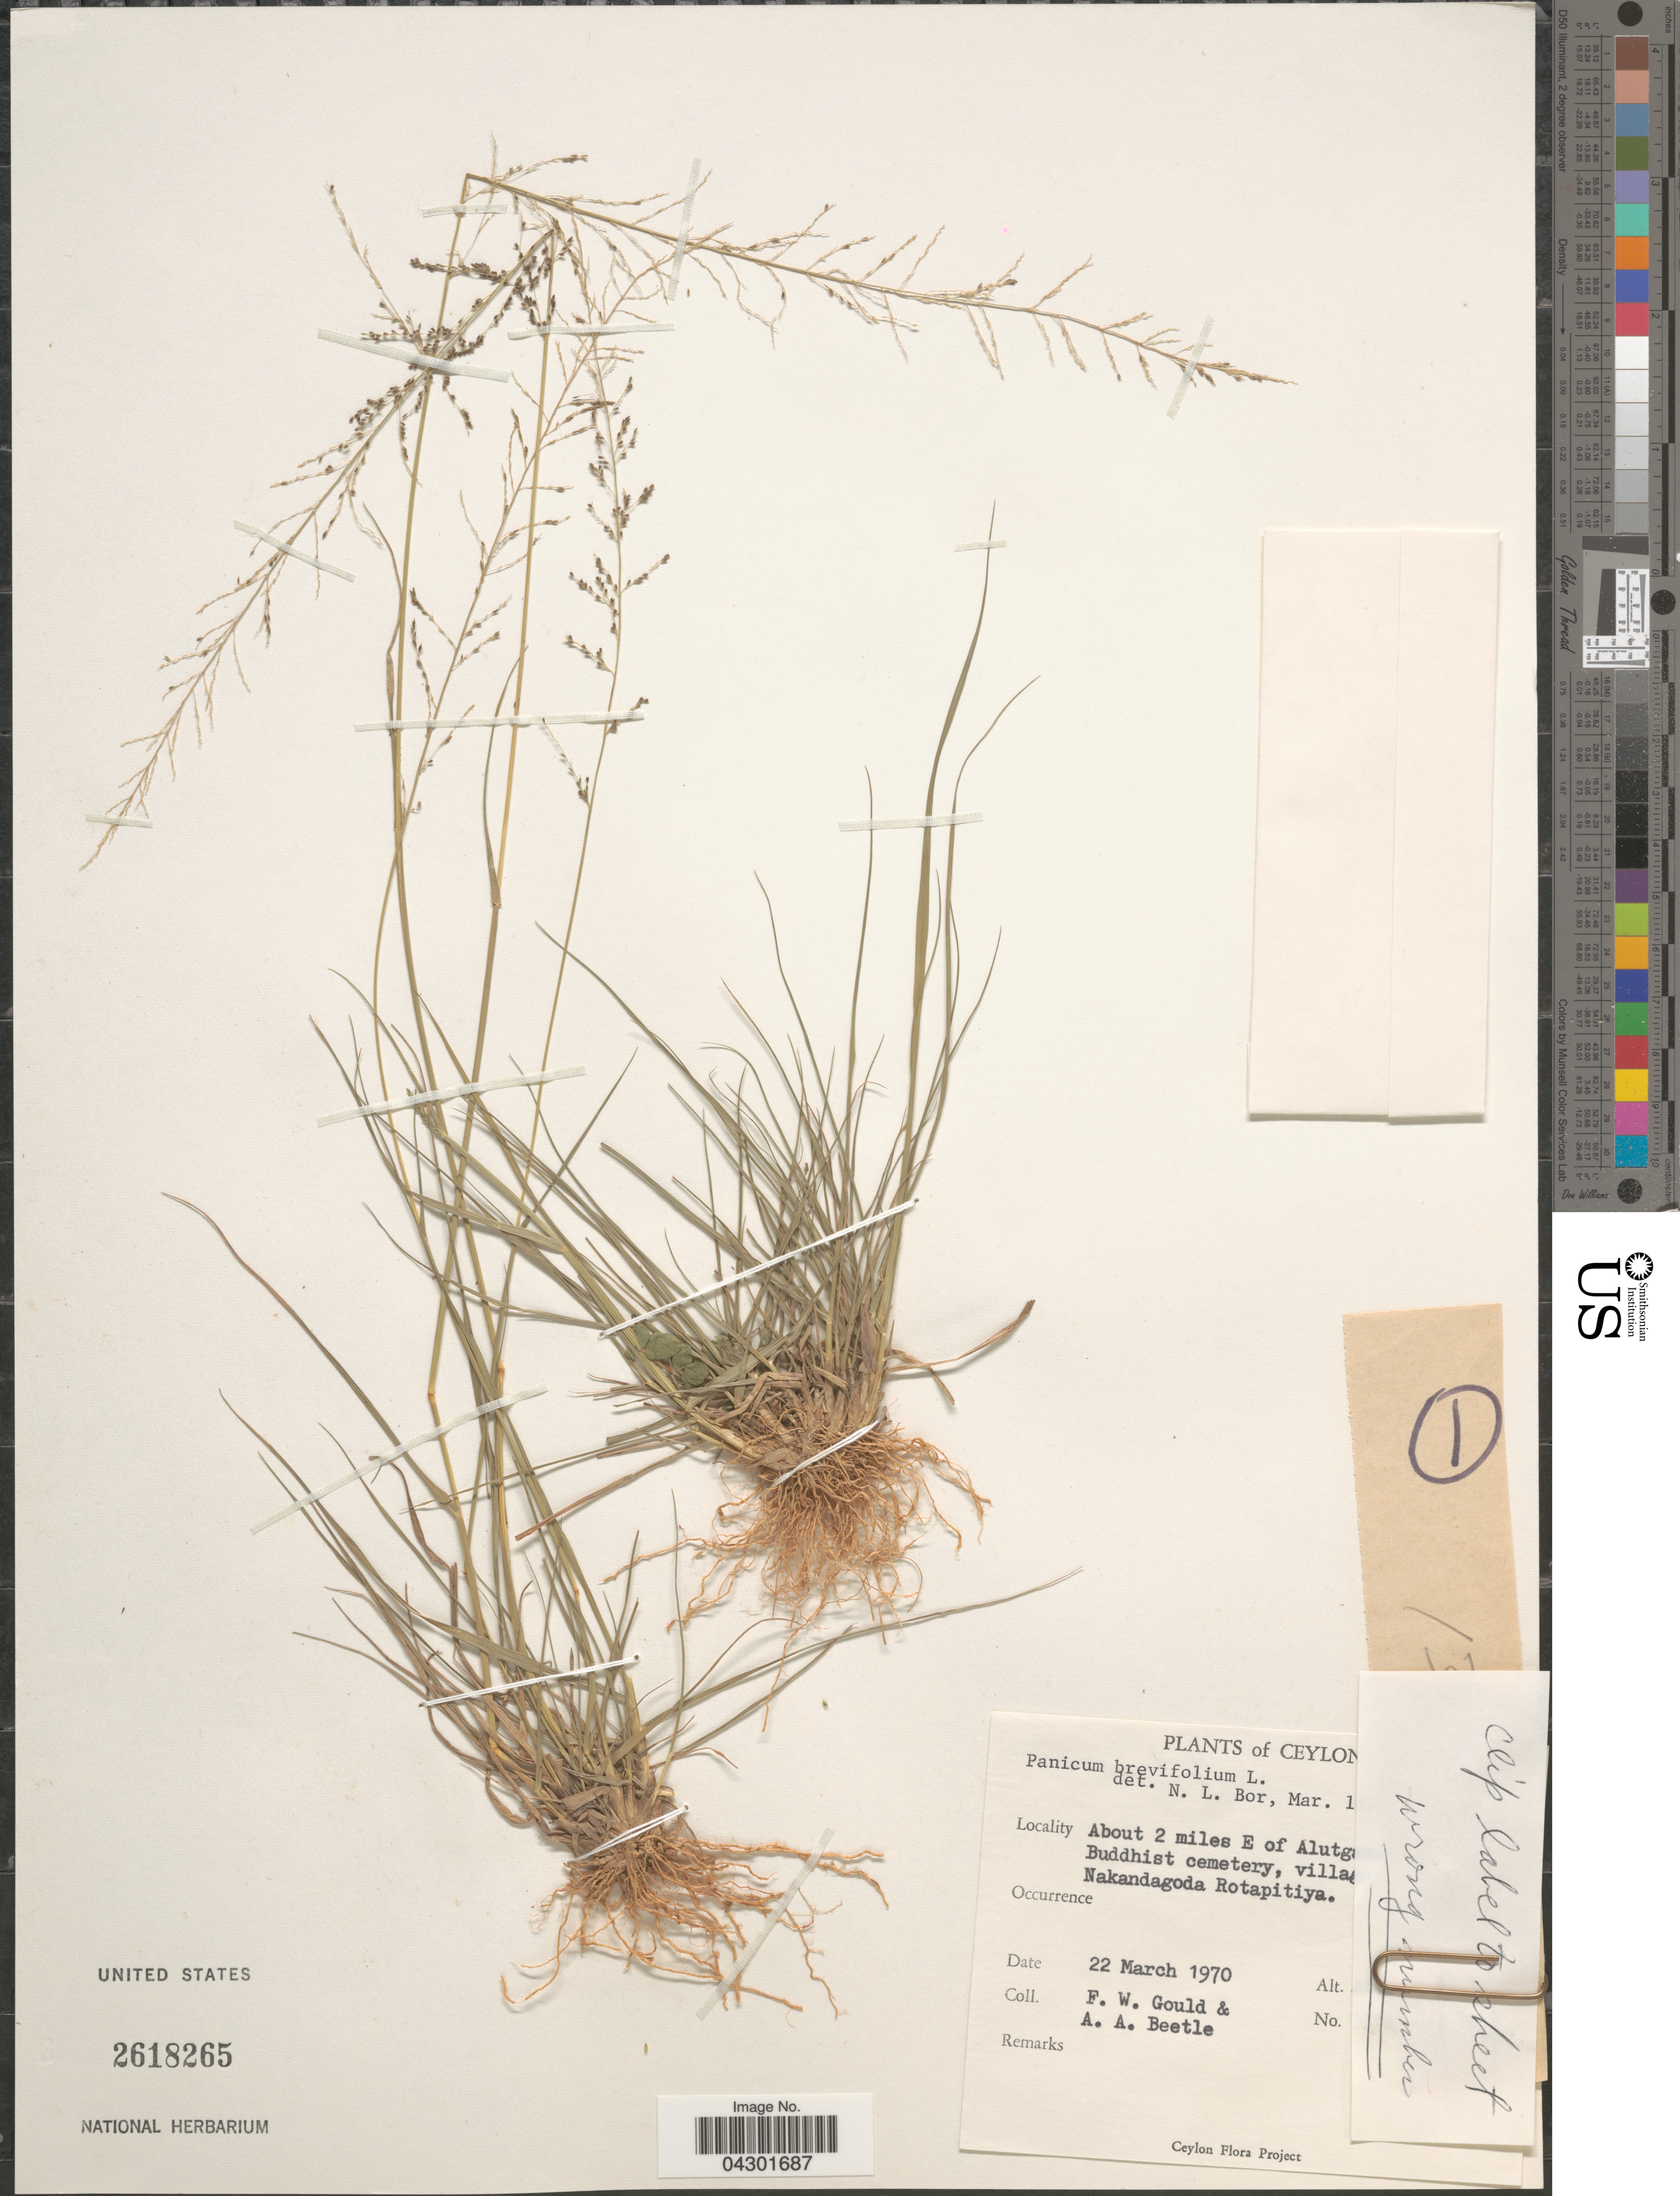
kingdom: Plantae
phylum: Tracheophyta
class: Liliopsida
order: Poales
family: Poaceae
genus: Panicum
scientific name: Panicum brevifolium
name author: L.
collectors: F. W. Gould & A. A. Beetle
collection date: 1970-03-22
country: Sri Lanka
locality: Ceylon. About 2 miles E of Alutg [illegible text]. Buddhist cemetery, villa [illegible text]. Nakandagoda Rotapitiya.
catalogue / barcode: US 2618265